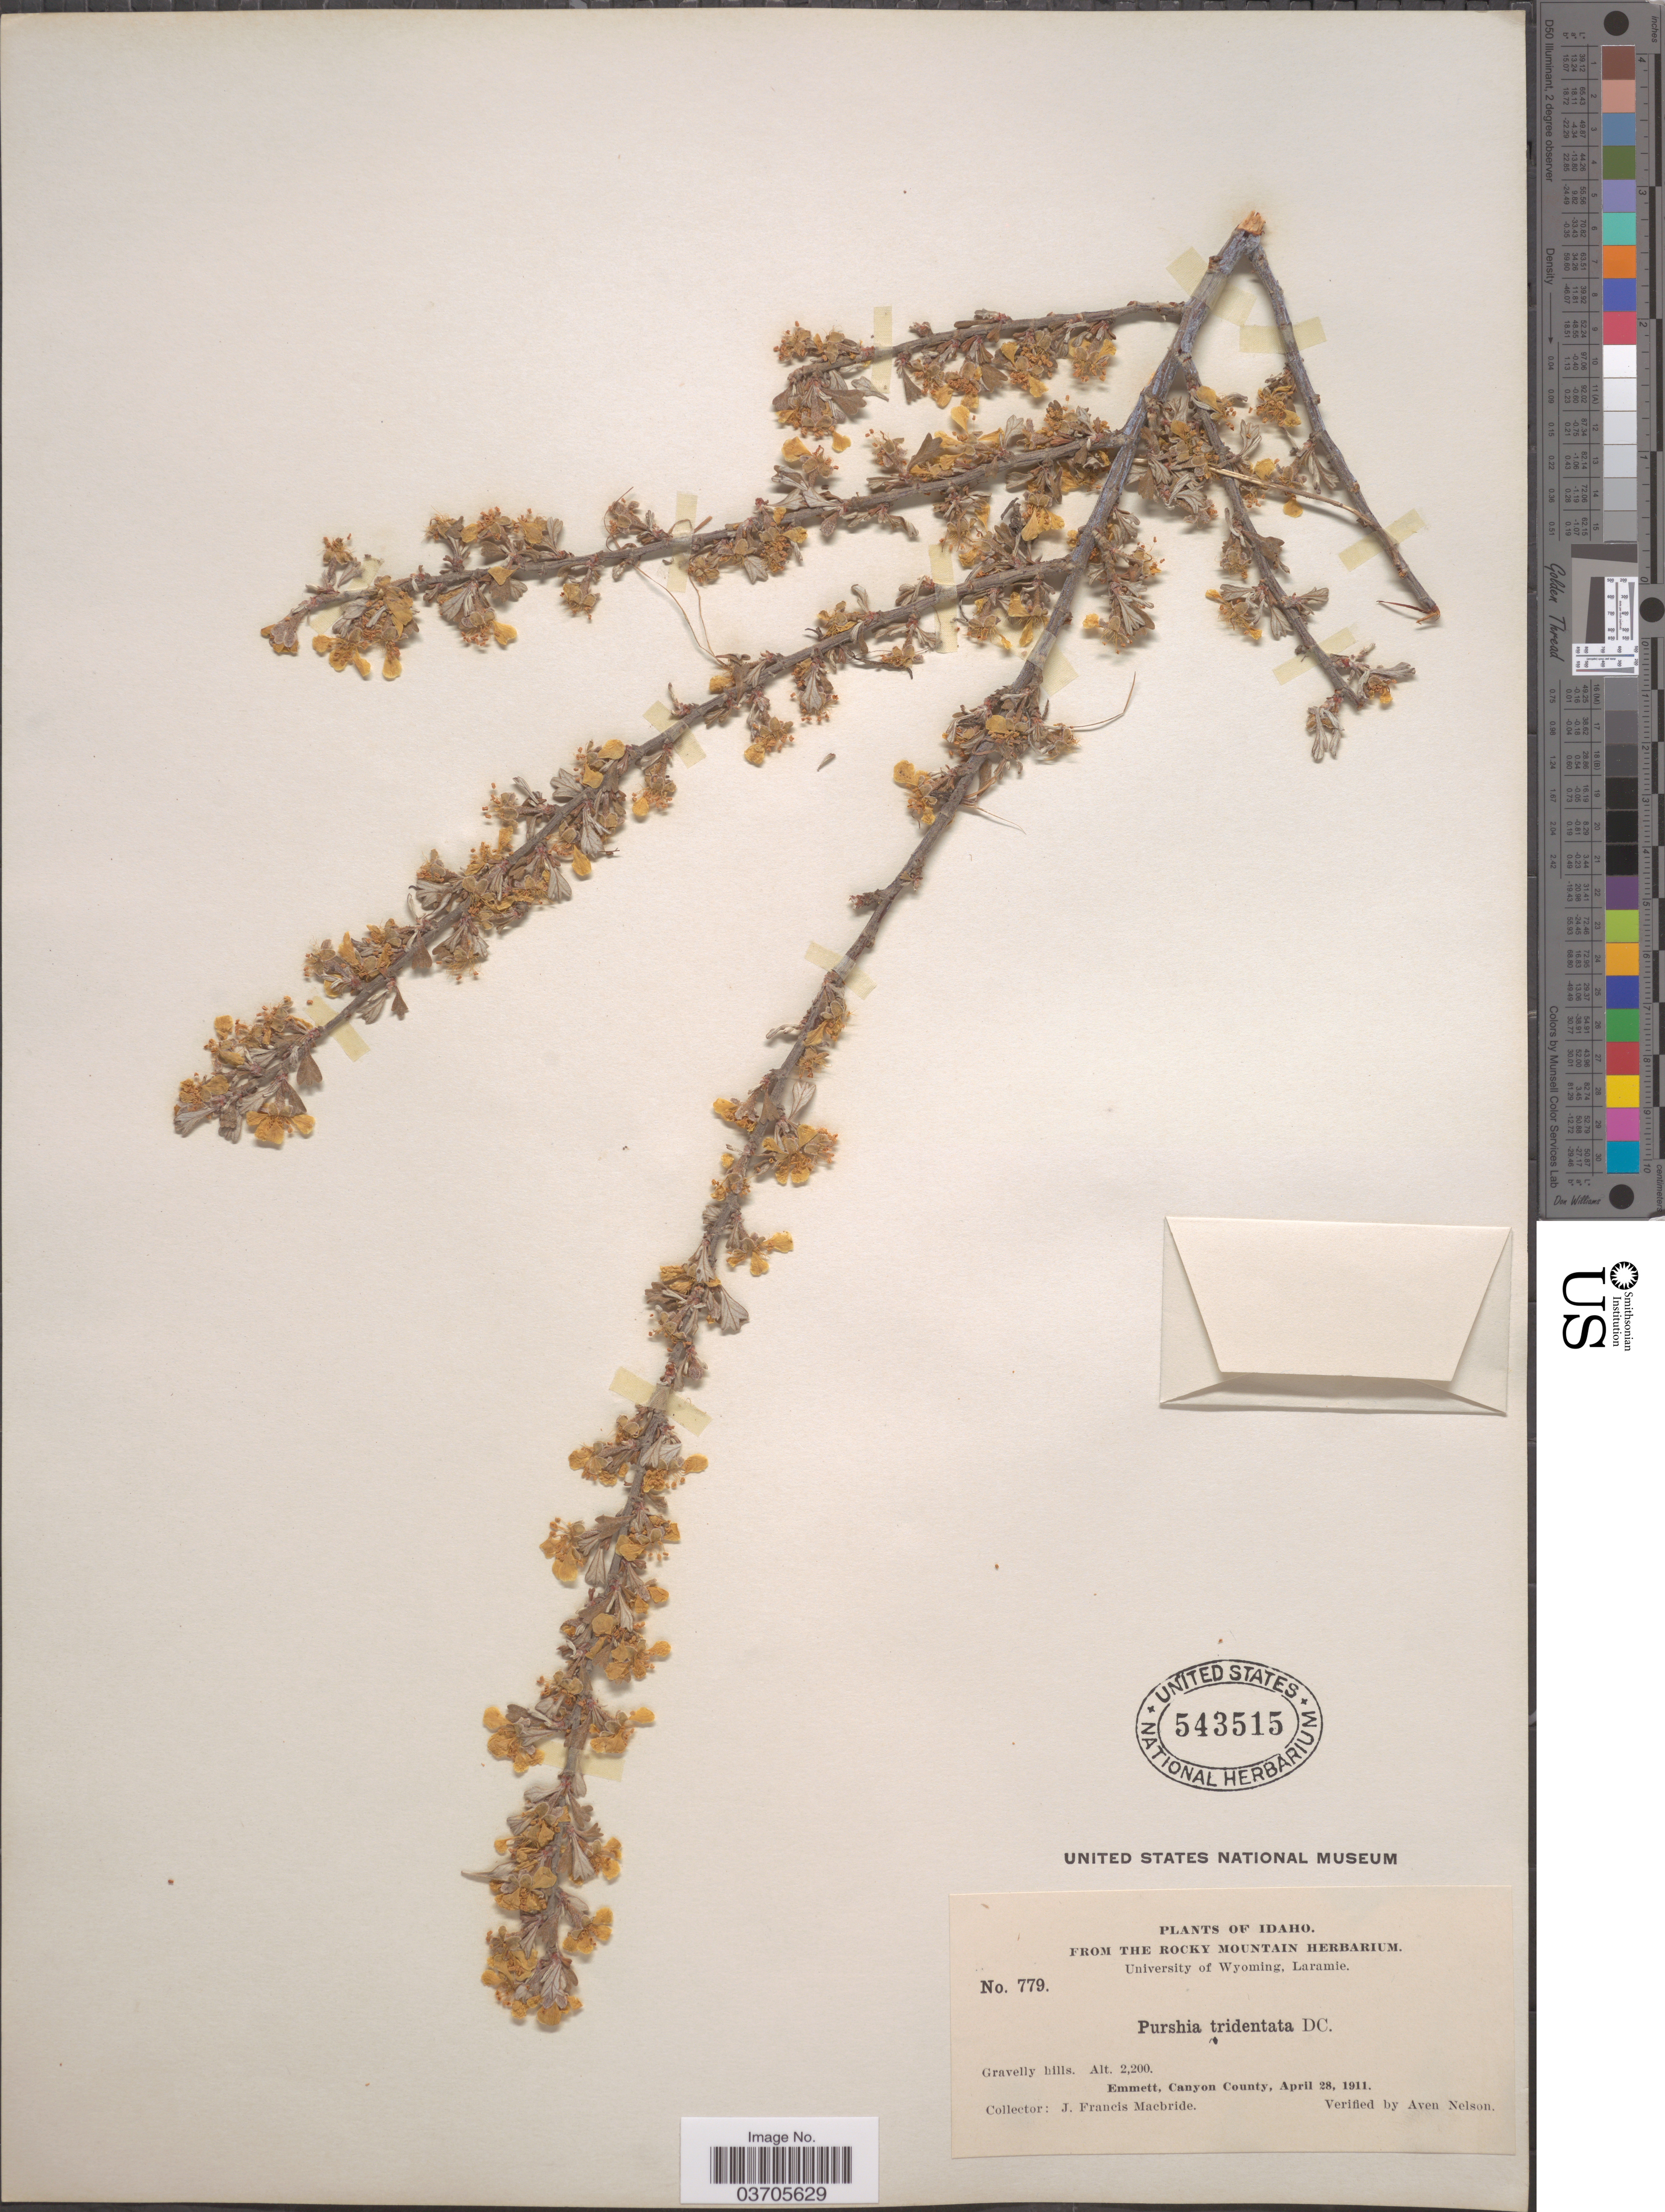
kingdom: Plantae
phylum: Tracheophyta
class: Magnoliopsida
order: Rosales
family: Rosaceae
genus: Purshia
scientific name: Purshia tridentata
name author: (Pursh) DC.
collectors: J. F. Macbride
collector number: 779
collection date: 1911-04-28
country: United States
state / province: Idaho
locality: Emmett, Canyon County.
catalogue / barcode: US 543515